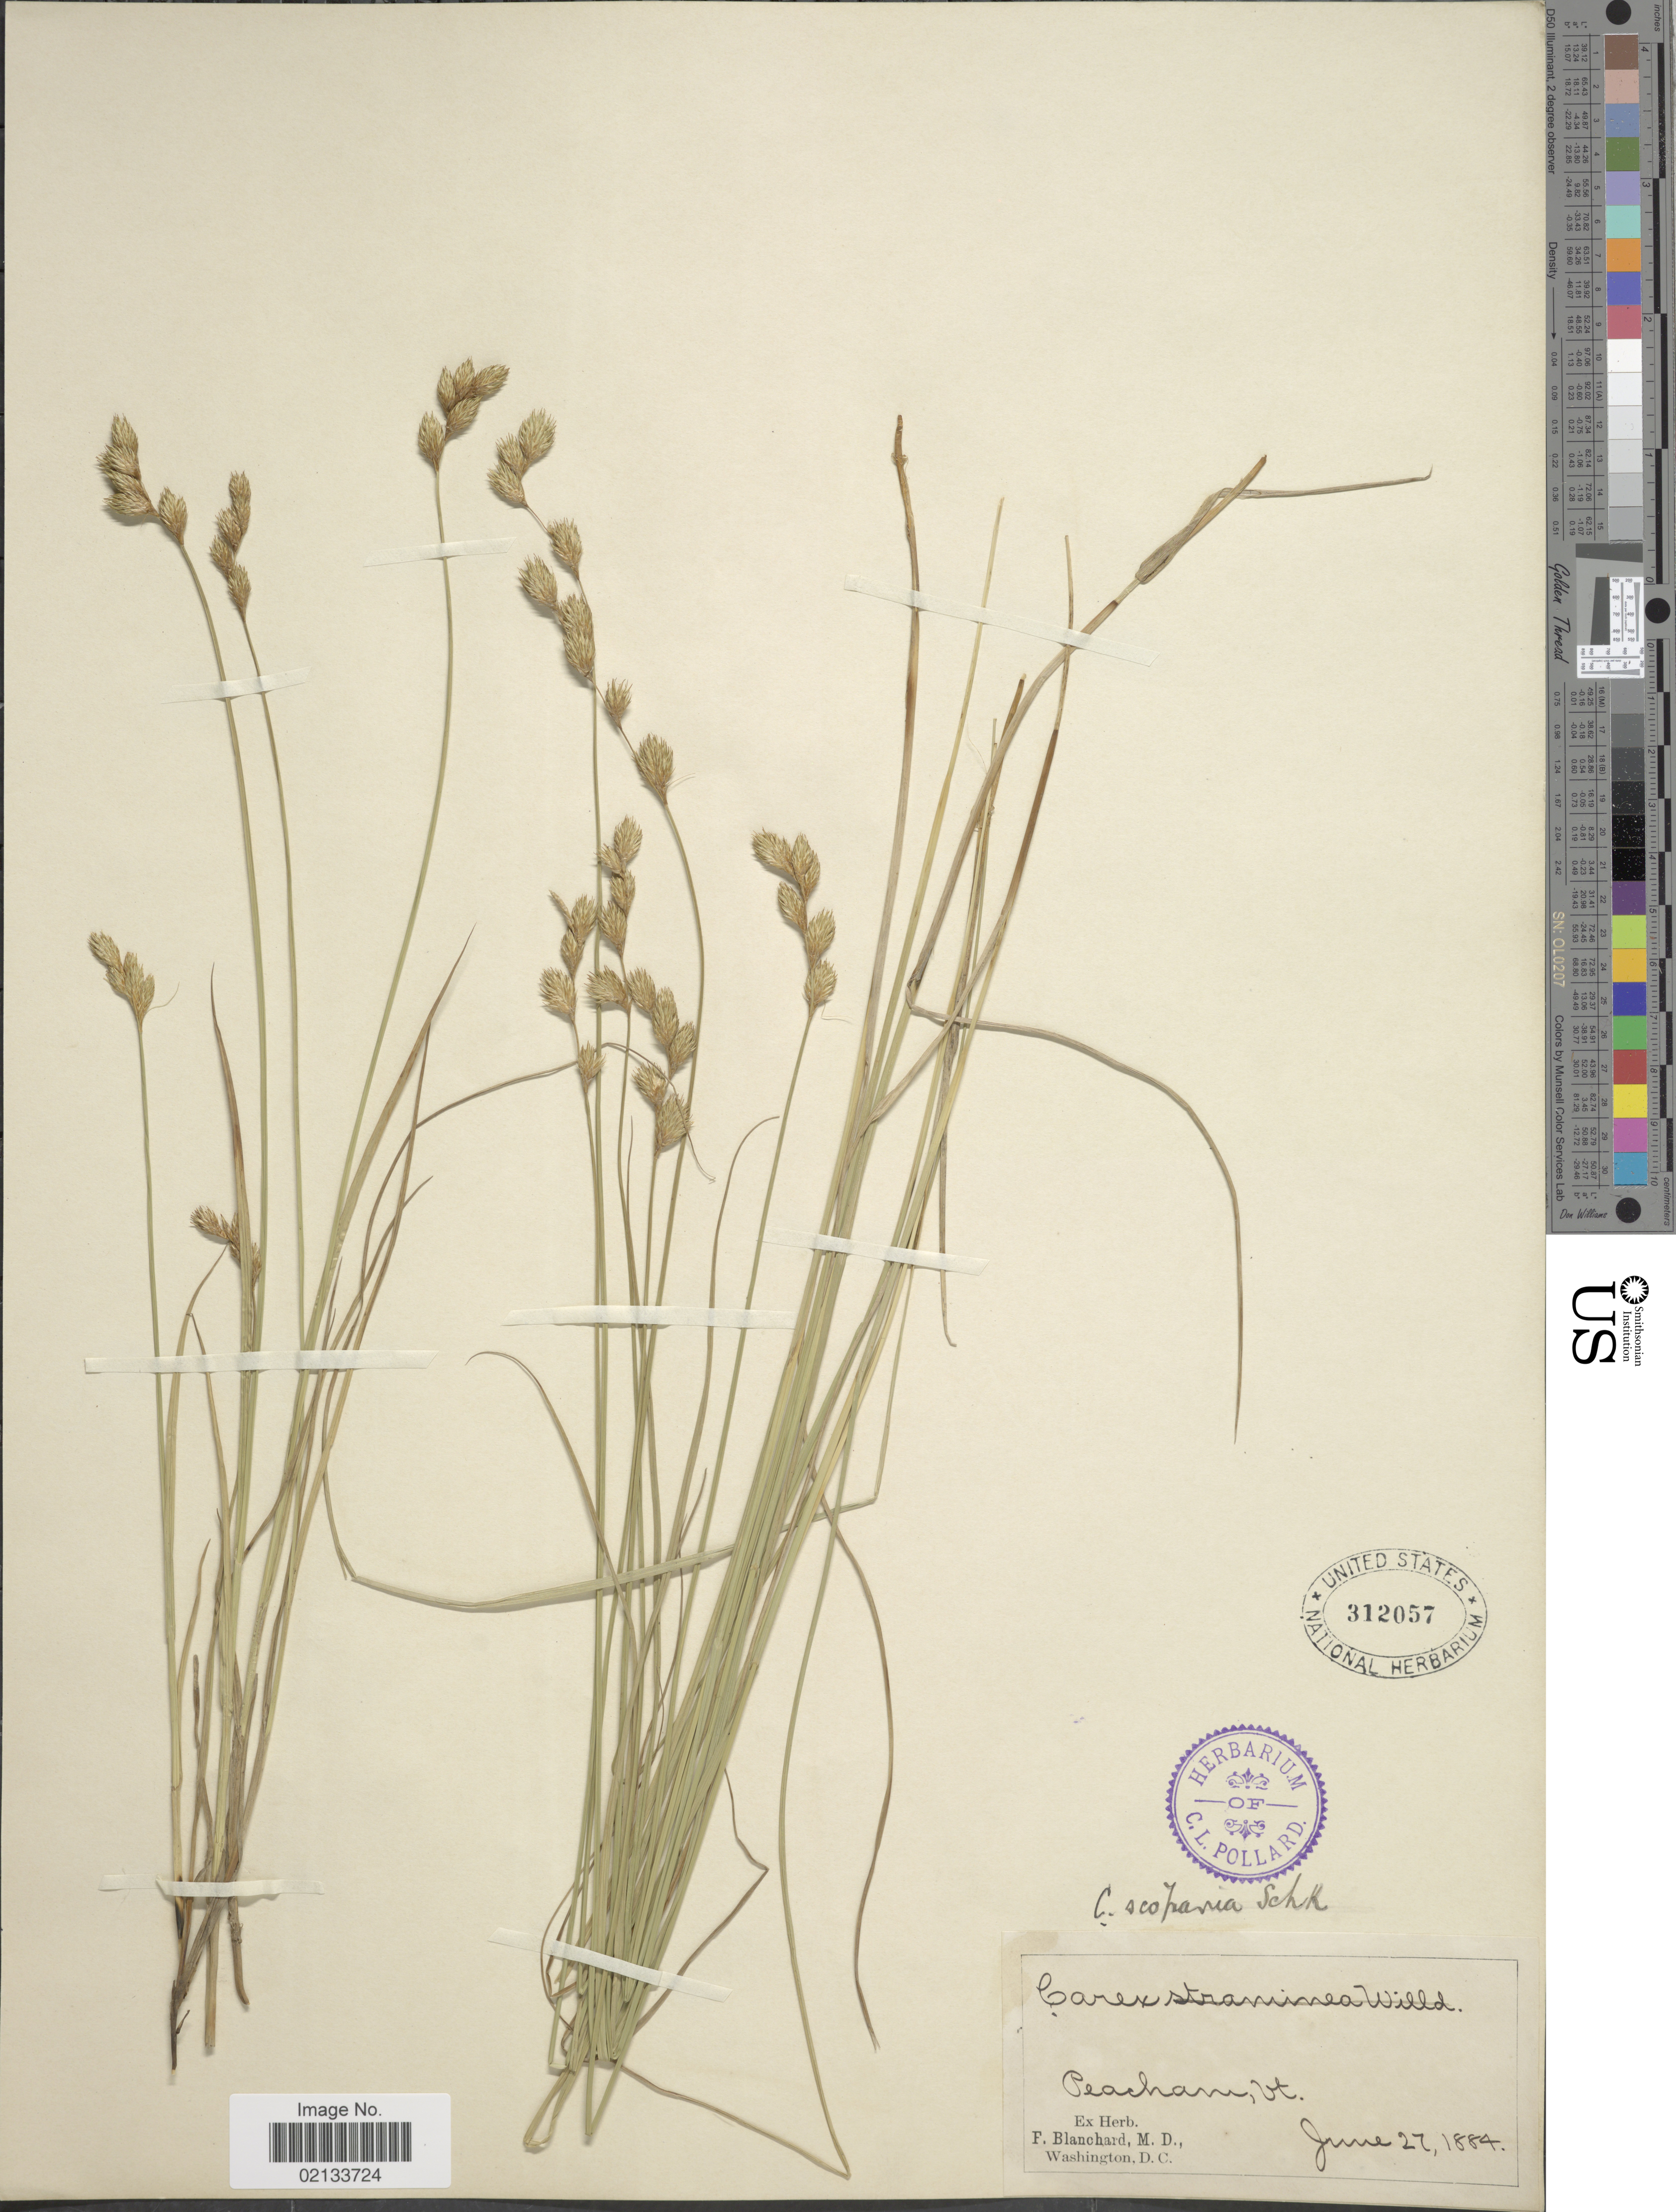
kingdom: Plantae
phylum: Tracheophyta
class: Liliopsida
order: Poales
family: Cyperaceae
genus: Carex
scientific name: Carex scoparia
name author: Schkuhr ex Willd.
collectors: ex herb. F. Blanchard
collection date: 1884-06-27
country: United States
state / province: Vermont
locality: Peacham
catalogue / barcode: US 312057